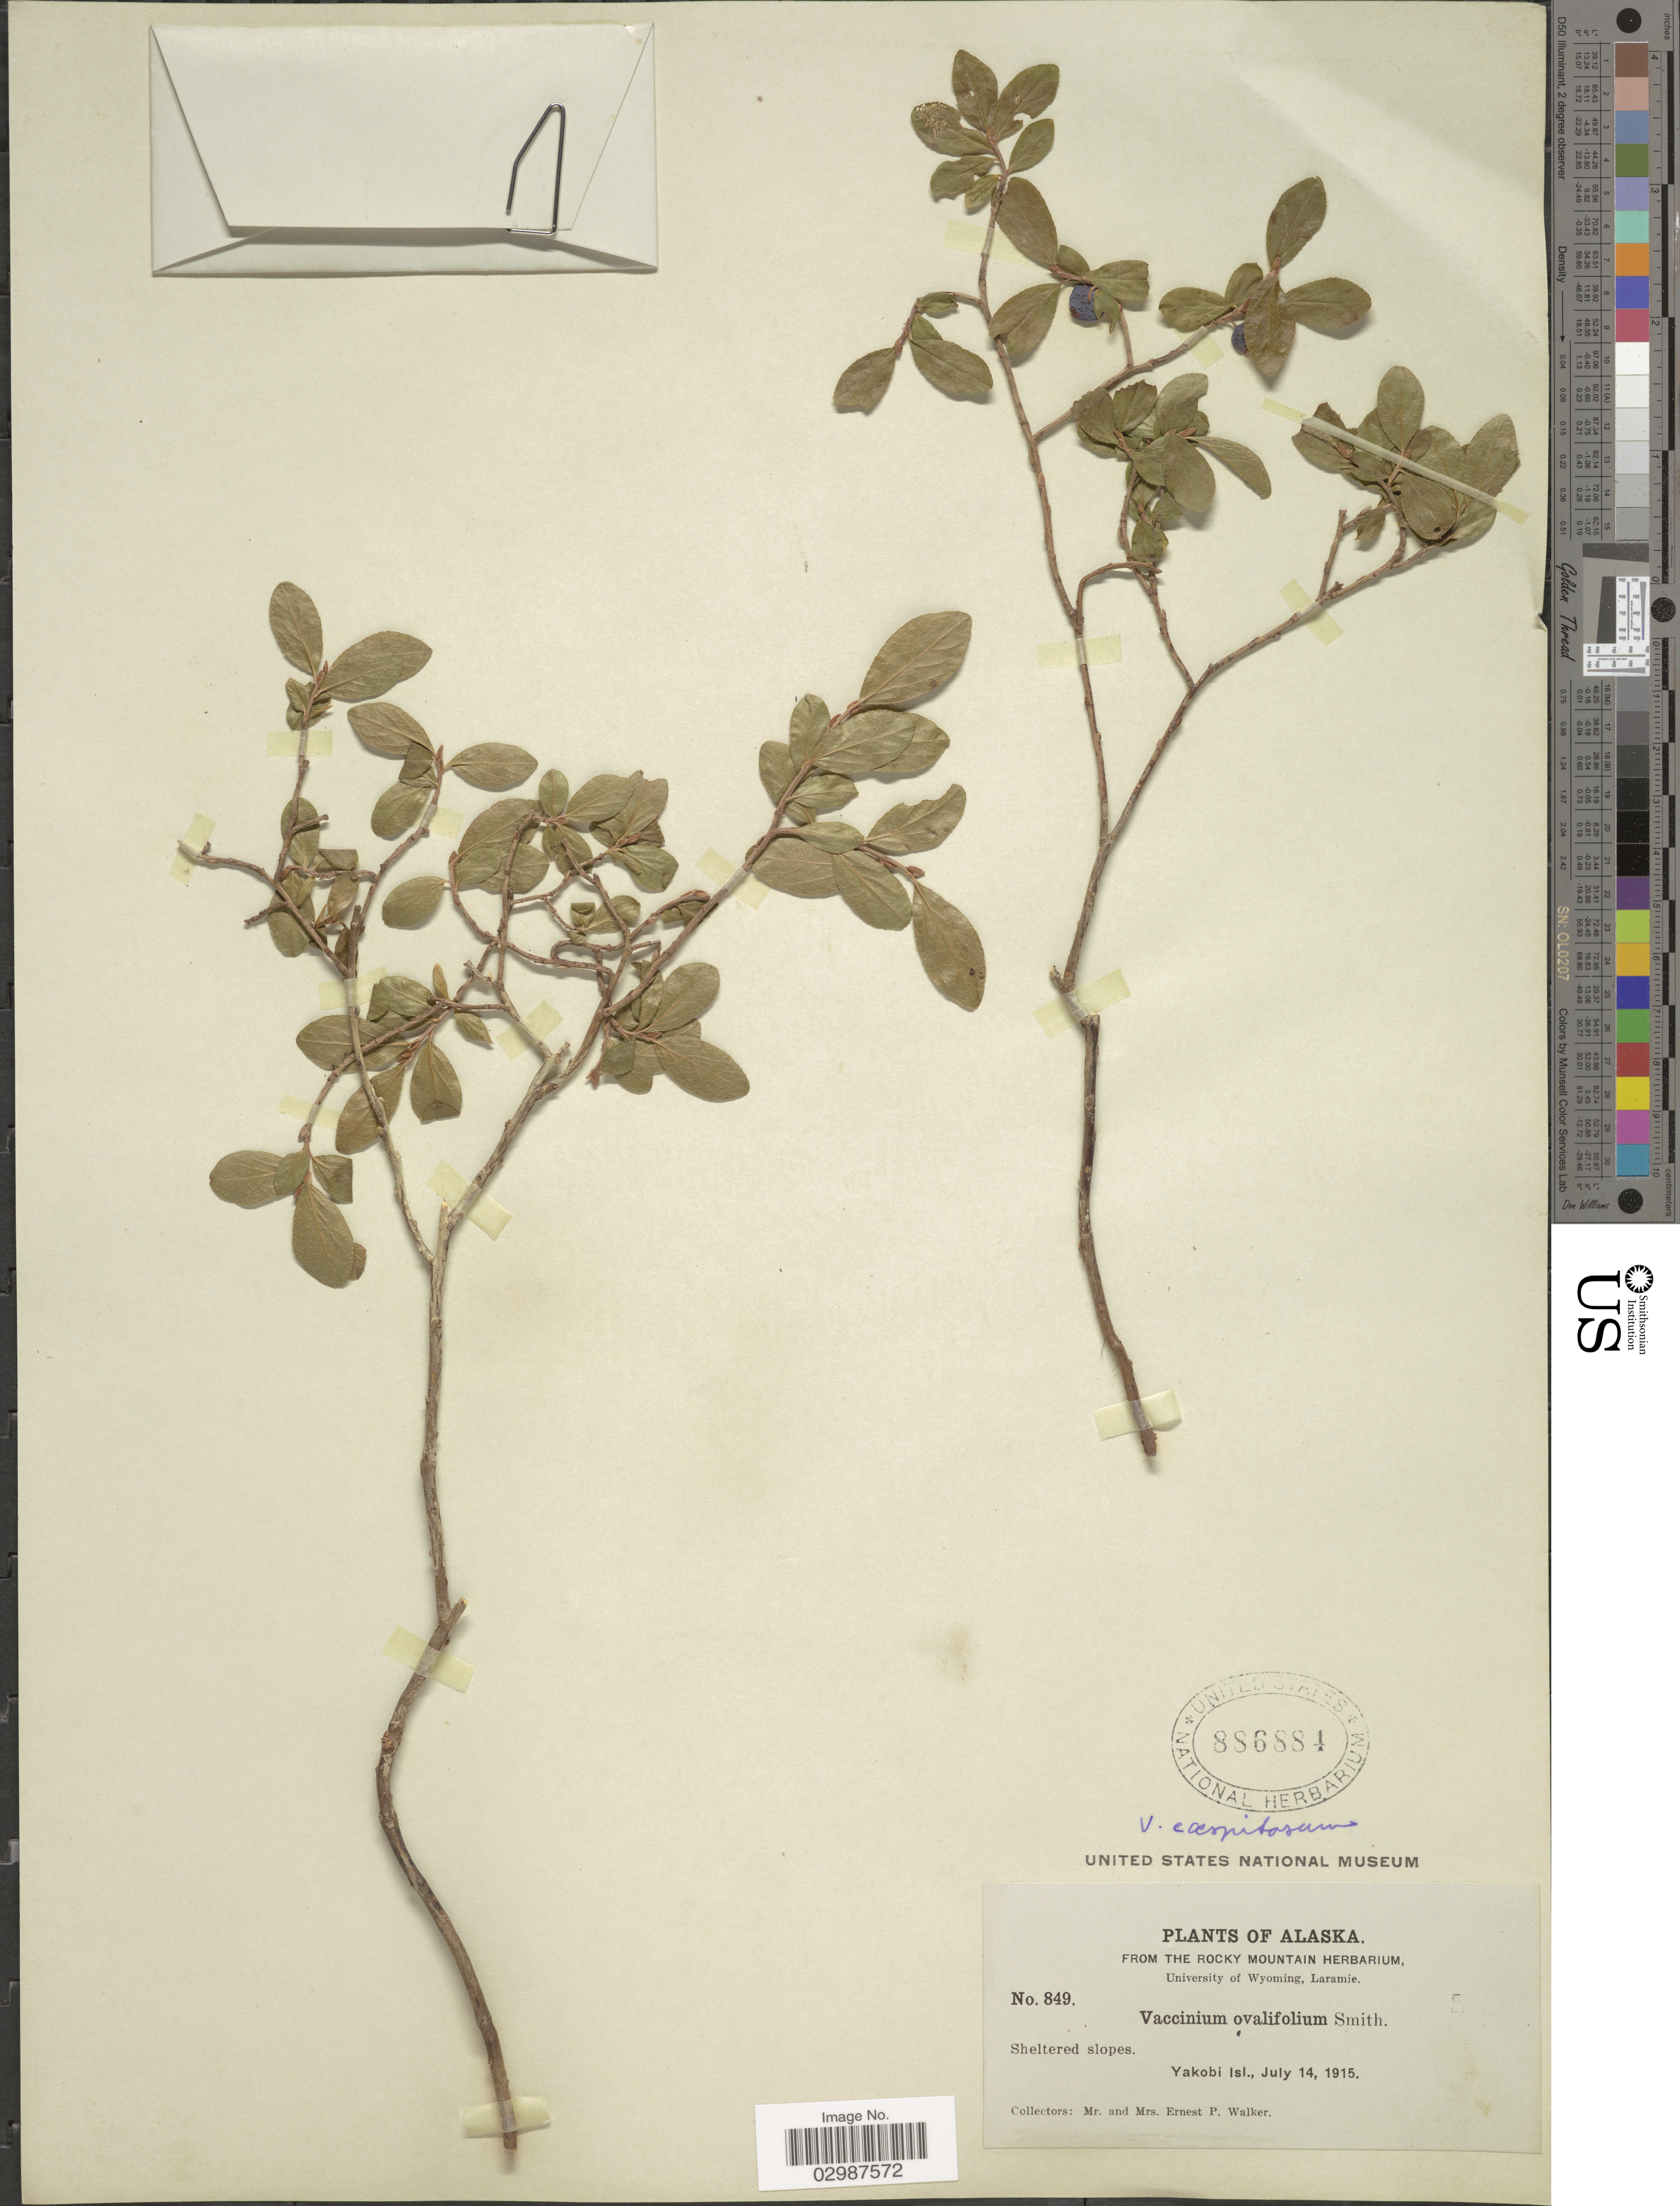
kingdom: Plantae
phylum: Tracheophyta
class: Magnoliopsida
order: Ericales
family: Ericaceae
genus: Vaccinium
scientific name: Vaccinium caespitosum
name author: Michx.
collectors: E. P. Walker & E. Walker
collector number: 849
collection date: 1915-07-14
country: United States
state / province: Alaska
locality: Yakobi Isl.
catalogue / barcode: US 886884